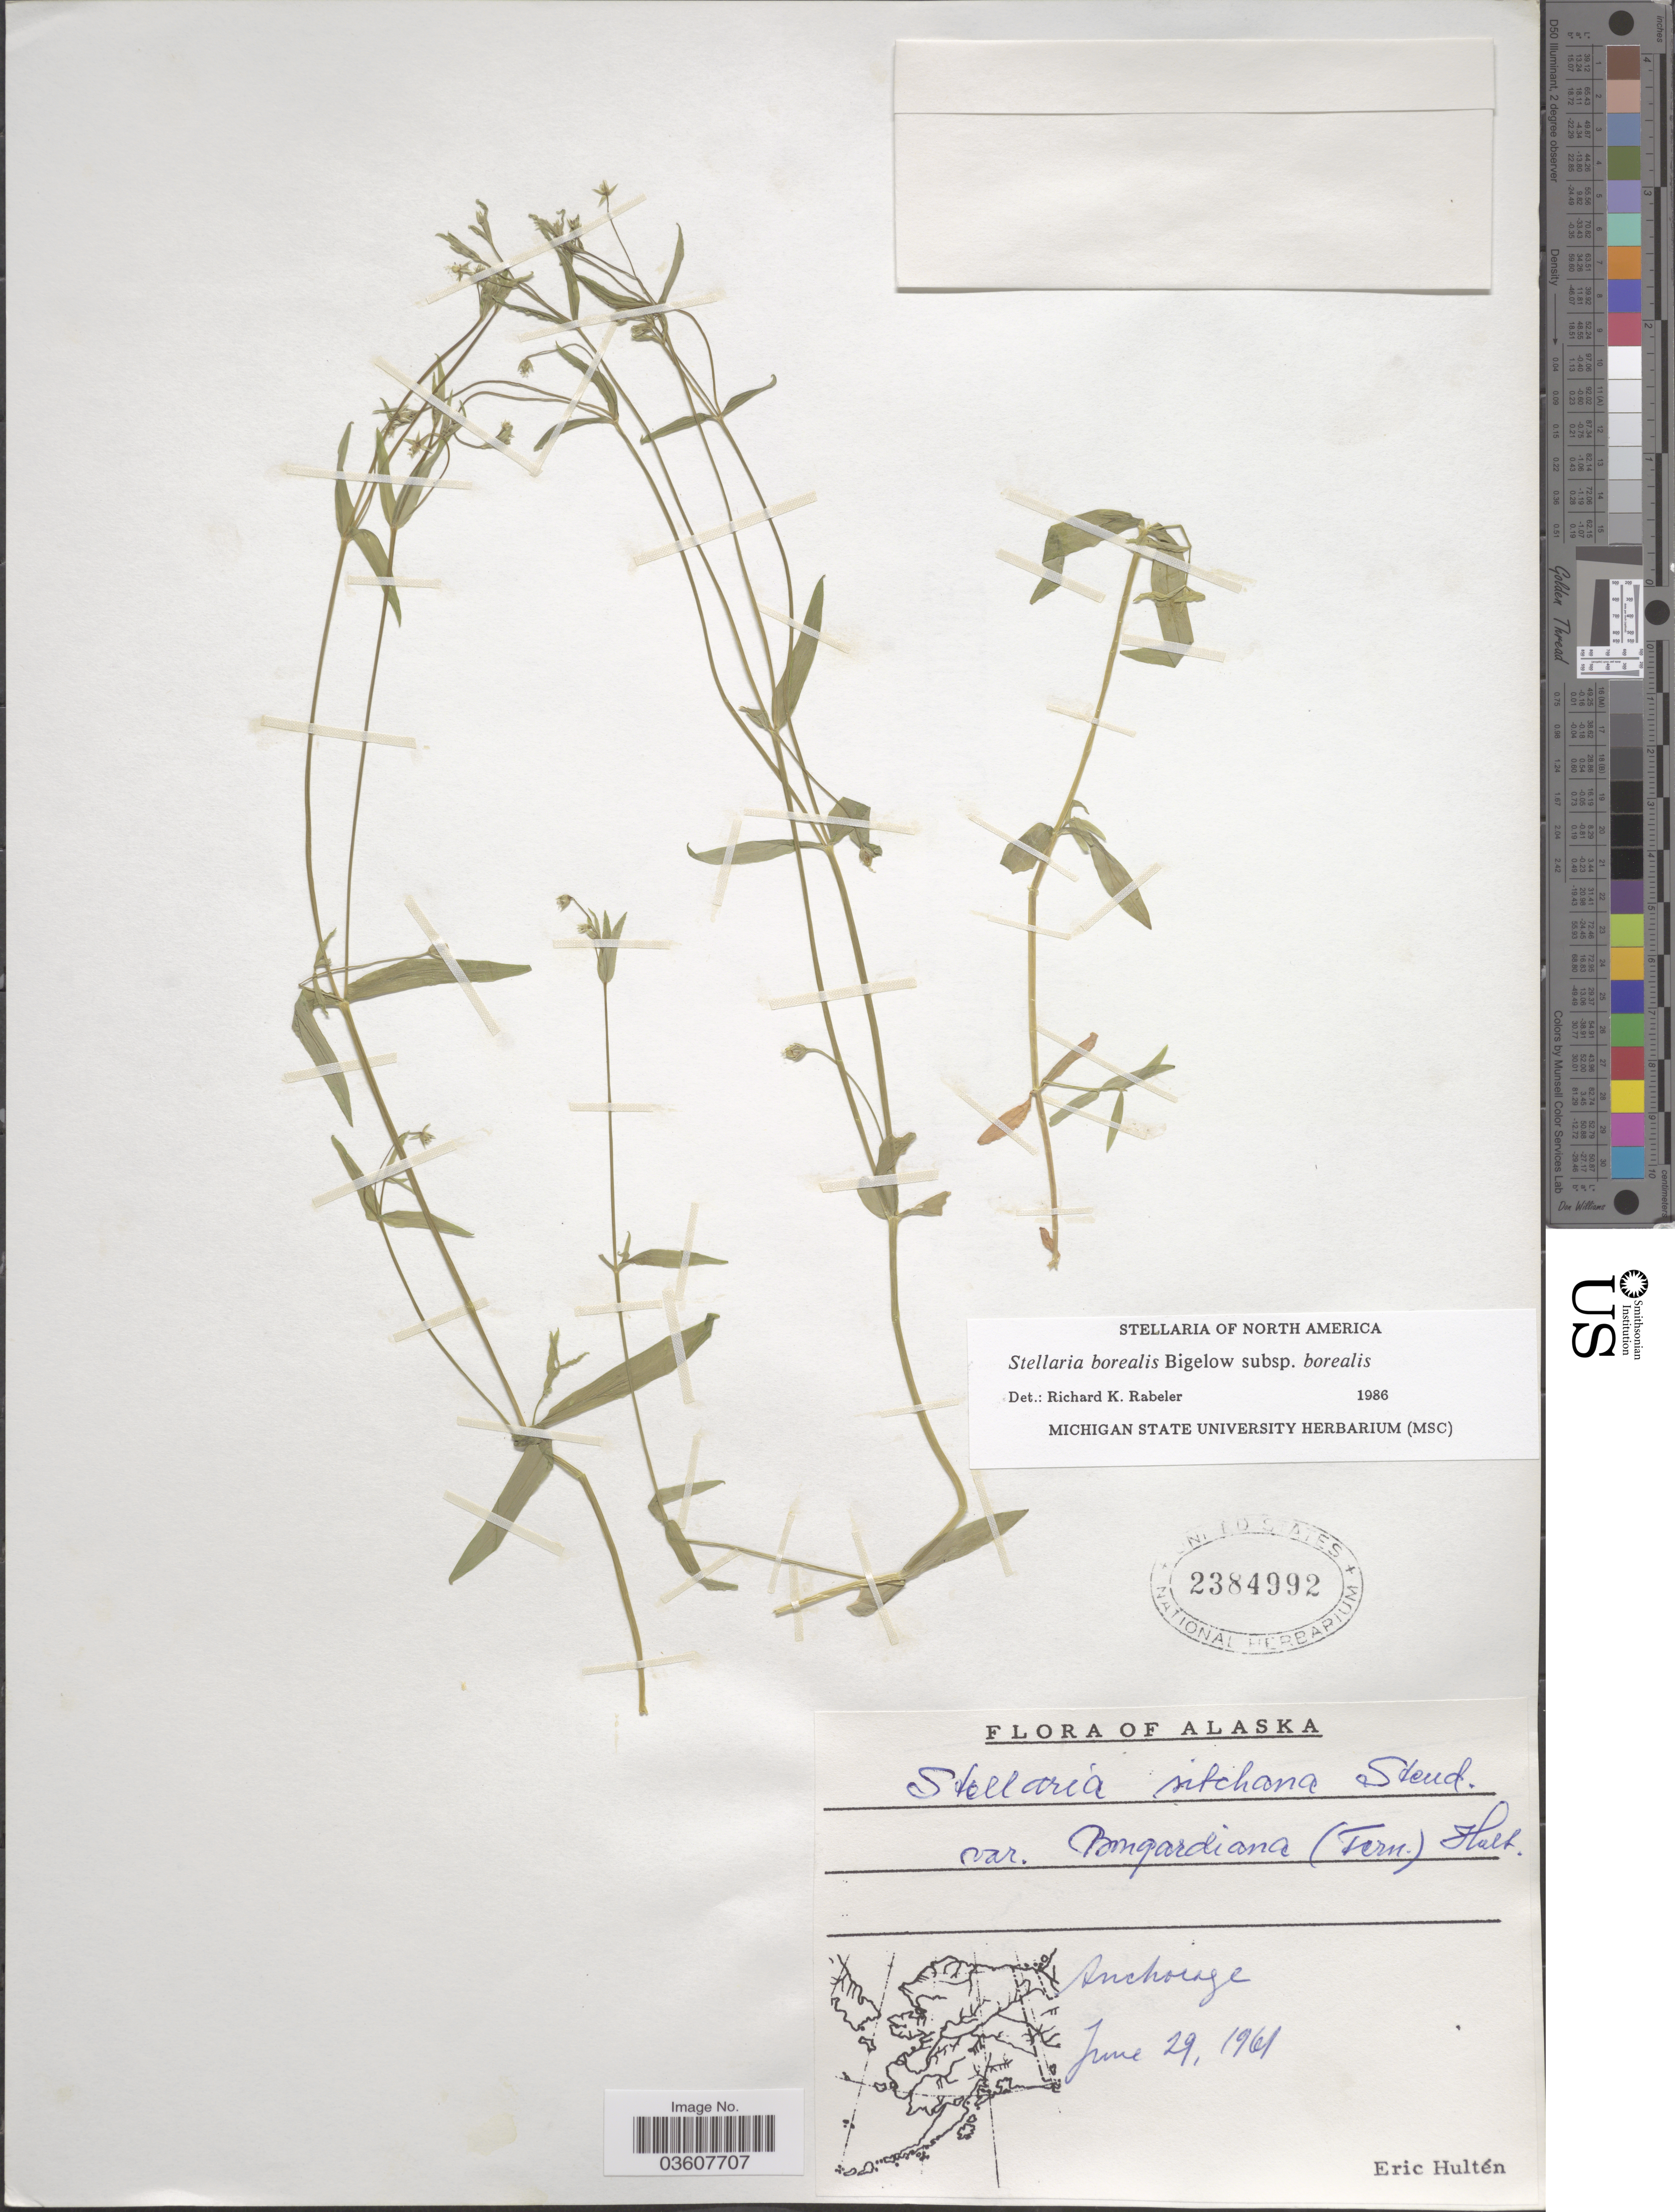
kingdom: Plantae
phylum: Tracheophyta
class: Magnoliopsida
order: Caryophyllales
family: Caryophyllaceae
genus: Stellaria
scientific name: Stellaria borealis subsp. borealis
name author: Bigelow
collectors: E. G. Hultén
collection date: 1961-06-29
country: United States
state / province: Alaska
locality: Anchorage.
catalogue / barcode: US 2384992